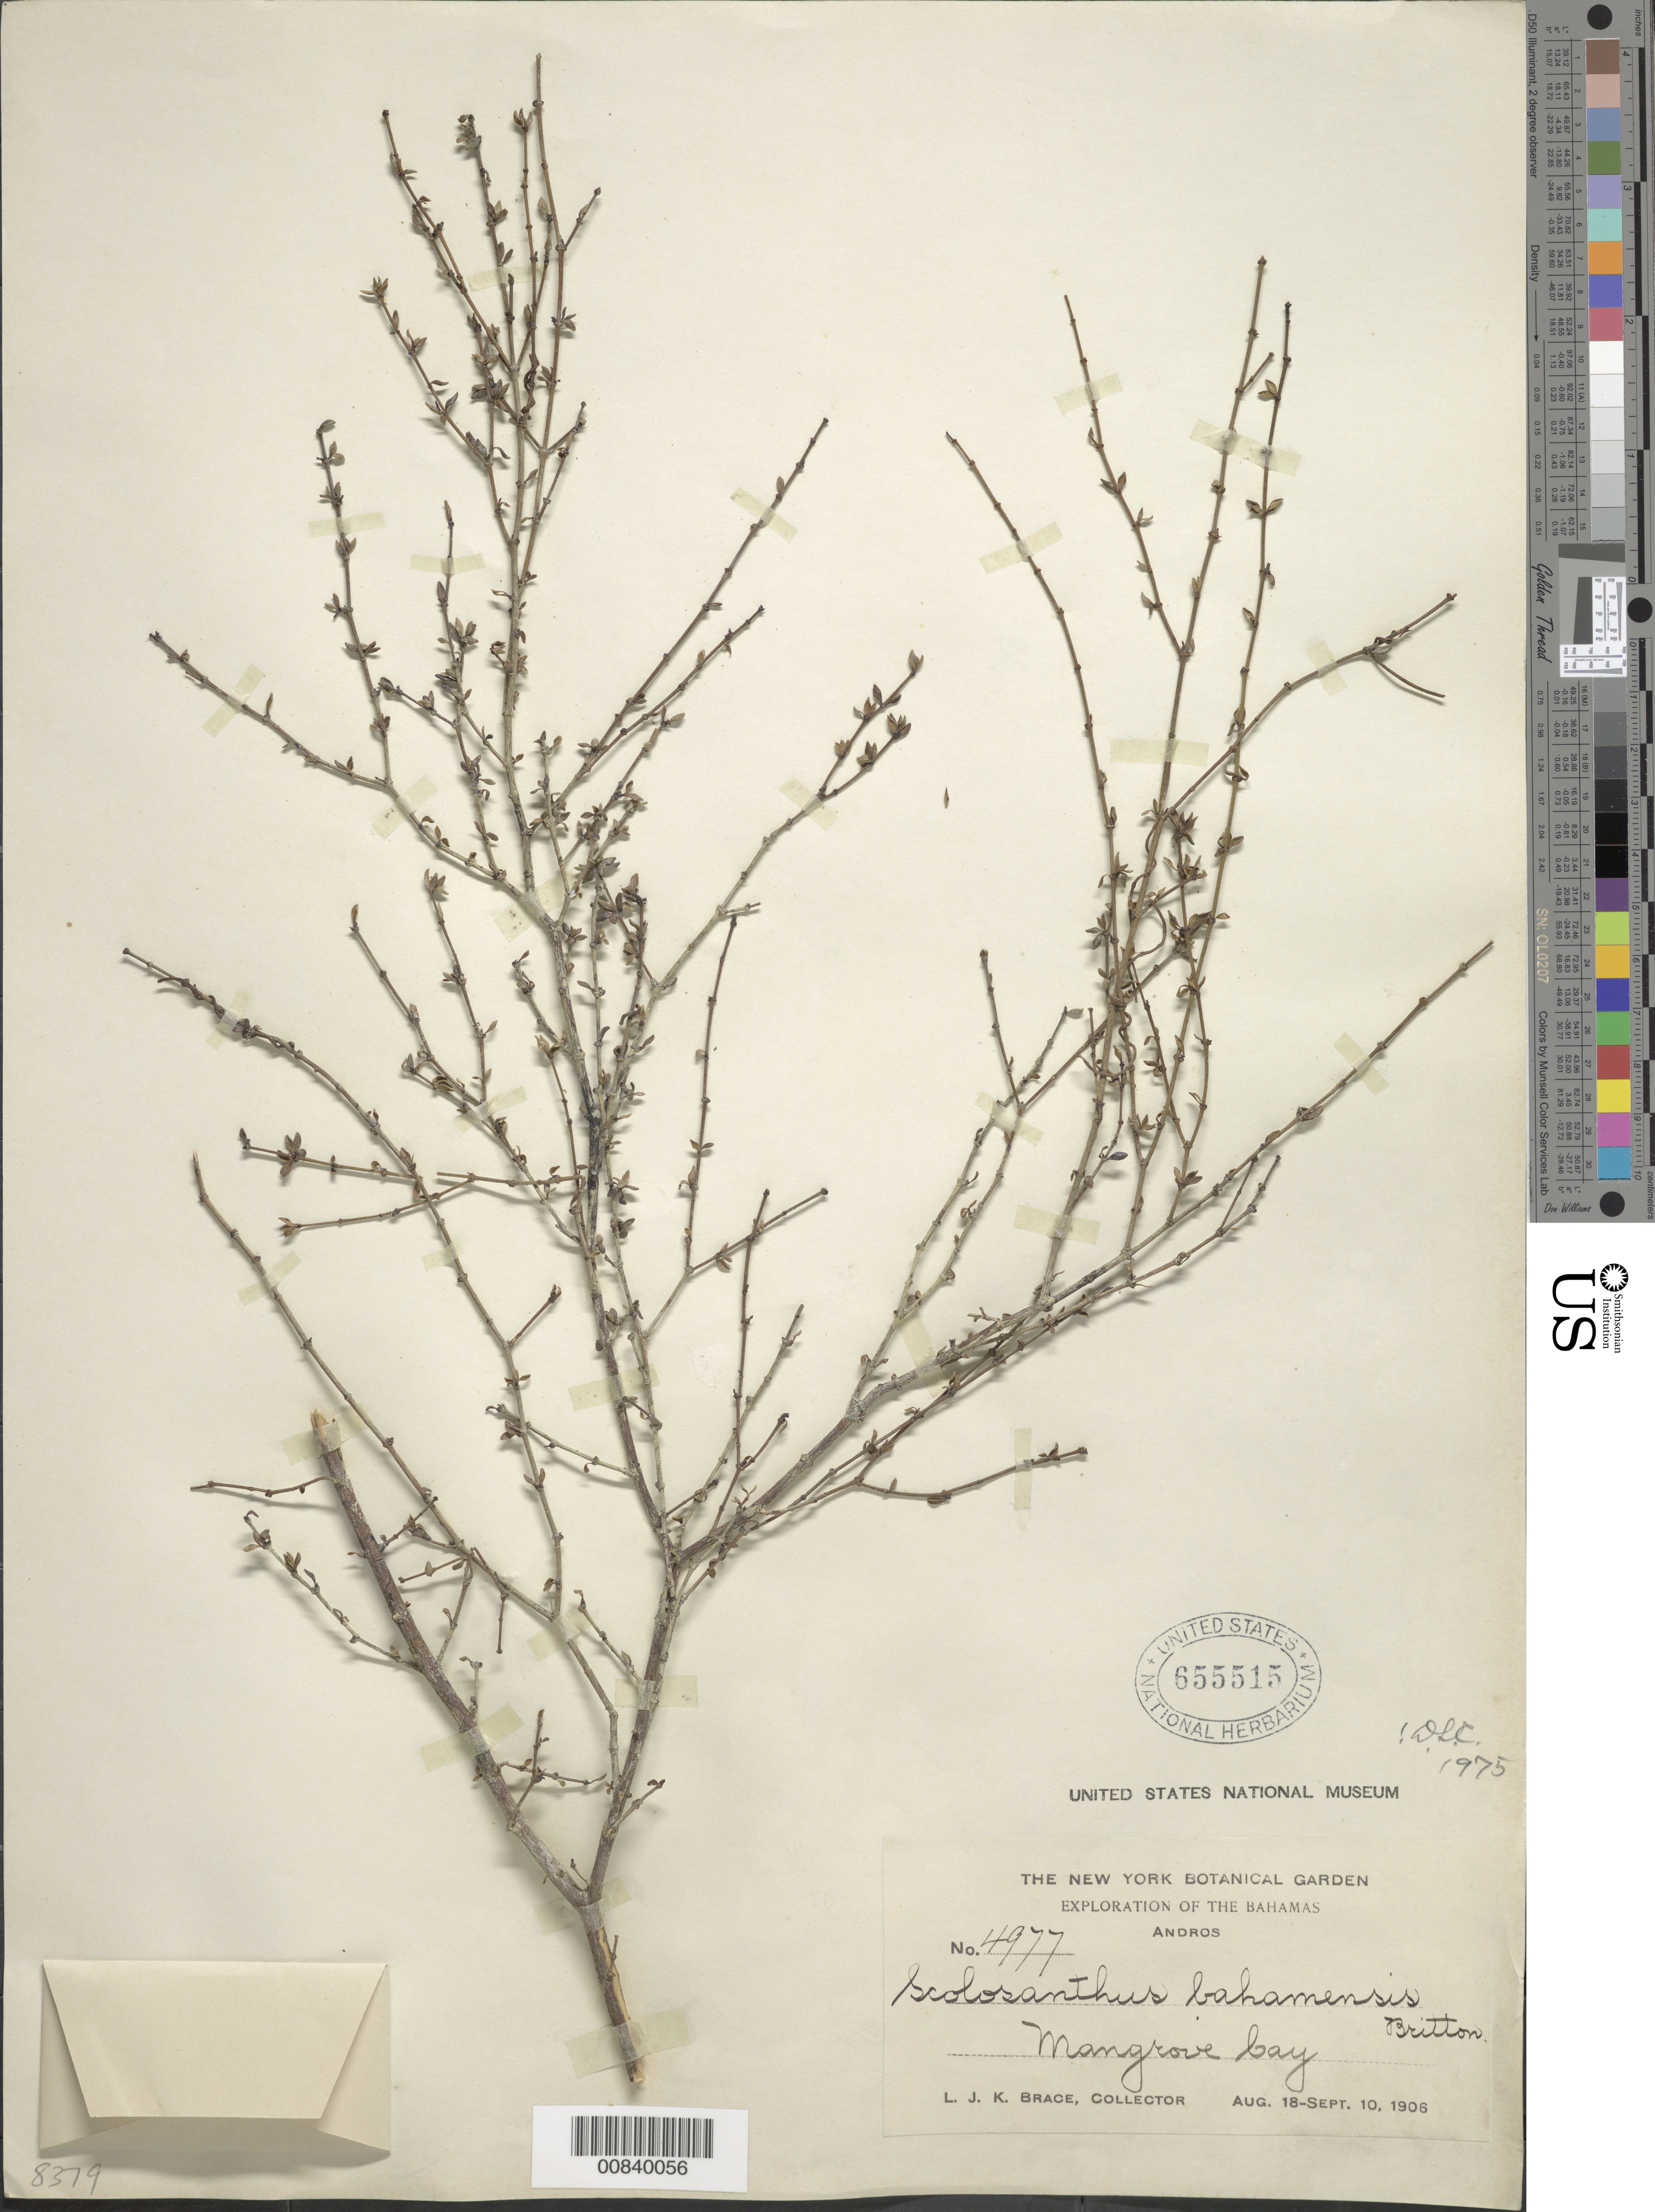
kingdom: Plantae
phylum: Tracheophyta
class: Magnoliopsida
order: Gentianales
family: Rubiaceae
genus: Scolosanthus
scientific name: Scolosanthus bahamensis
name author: Britton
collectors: L. J. K. Brace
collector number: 4977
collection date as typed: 18 Aug 1906 to 10 Sep 1906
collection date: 1906-08-18/1906-09-10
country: Bahamas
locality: Andros. Mangrove Cay.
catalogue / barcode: US 655515